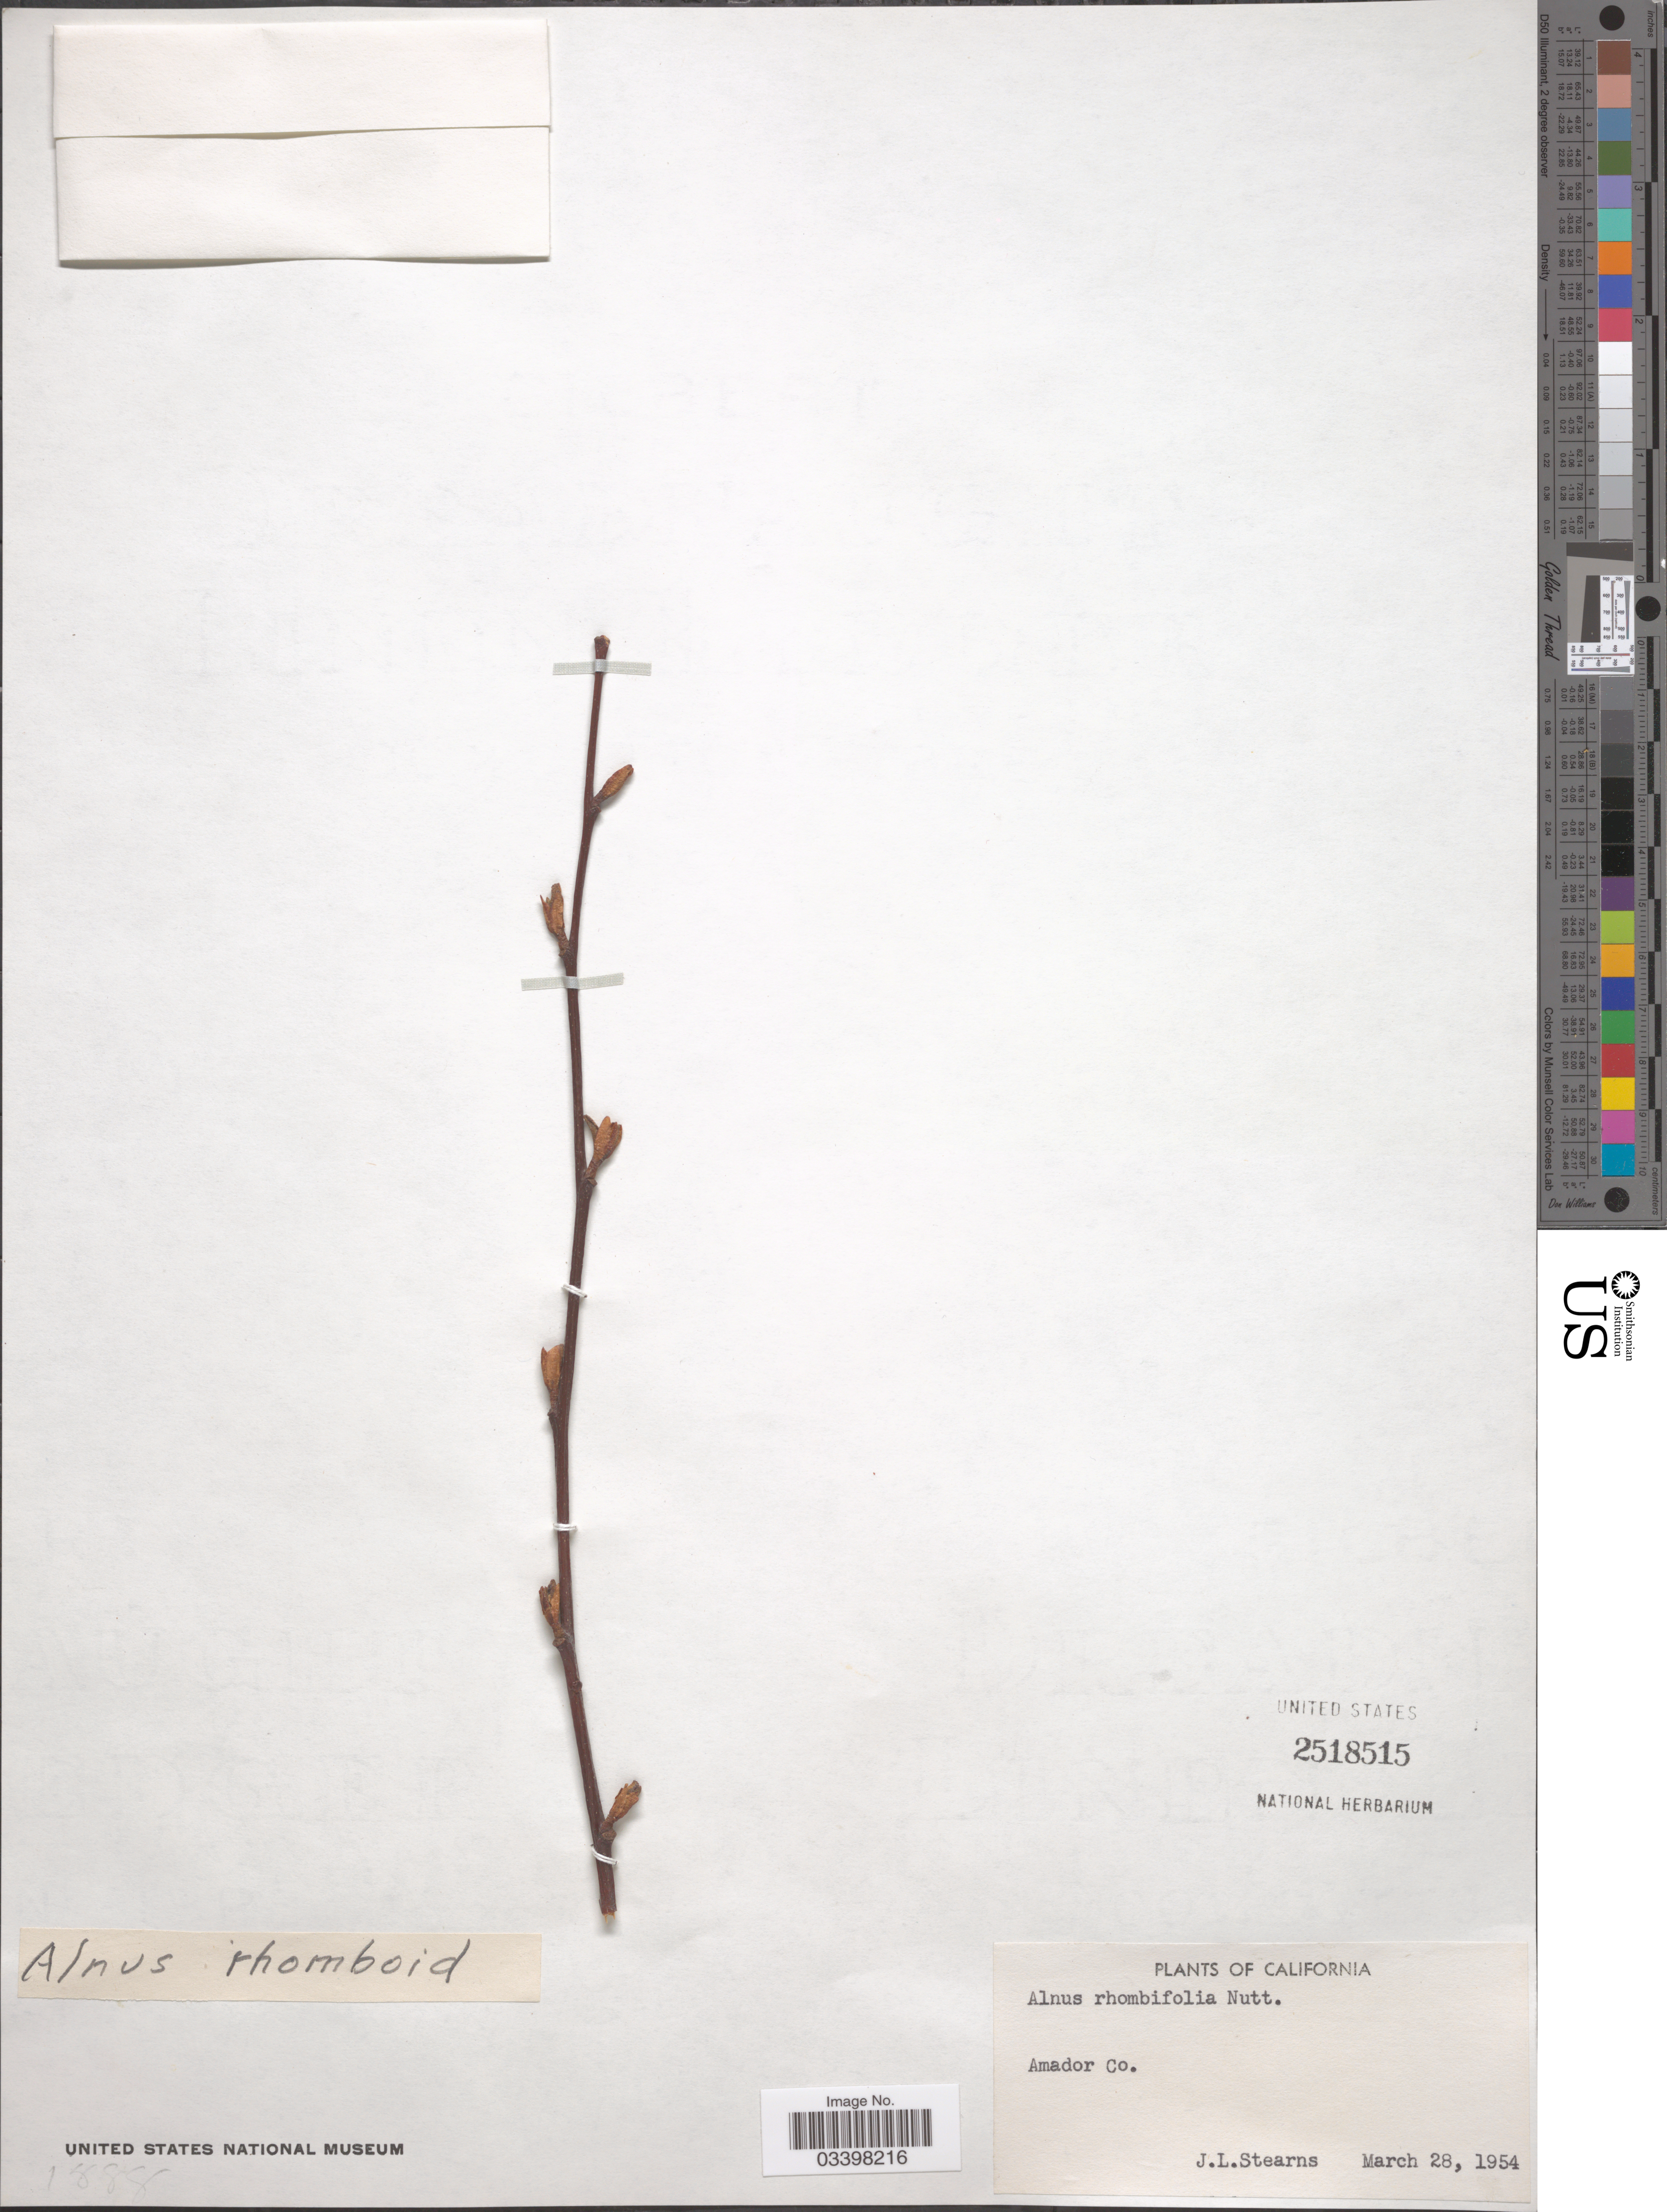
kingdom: Plantae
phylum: Tracheophyta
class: Magnoliopsida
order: Fagales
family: Betulaceae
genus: Alnus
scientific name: Alnus rhombifolia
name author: Nutt.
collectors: J. Stearns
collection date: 1954-03-28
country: United States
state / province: California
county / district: Amador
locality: Amador Co.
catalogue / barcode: US 2518515